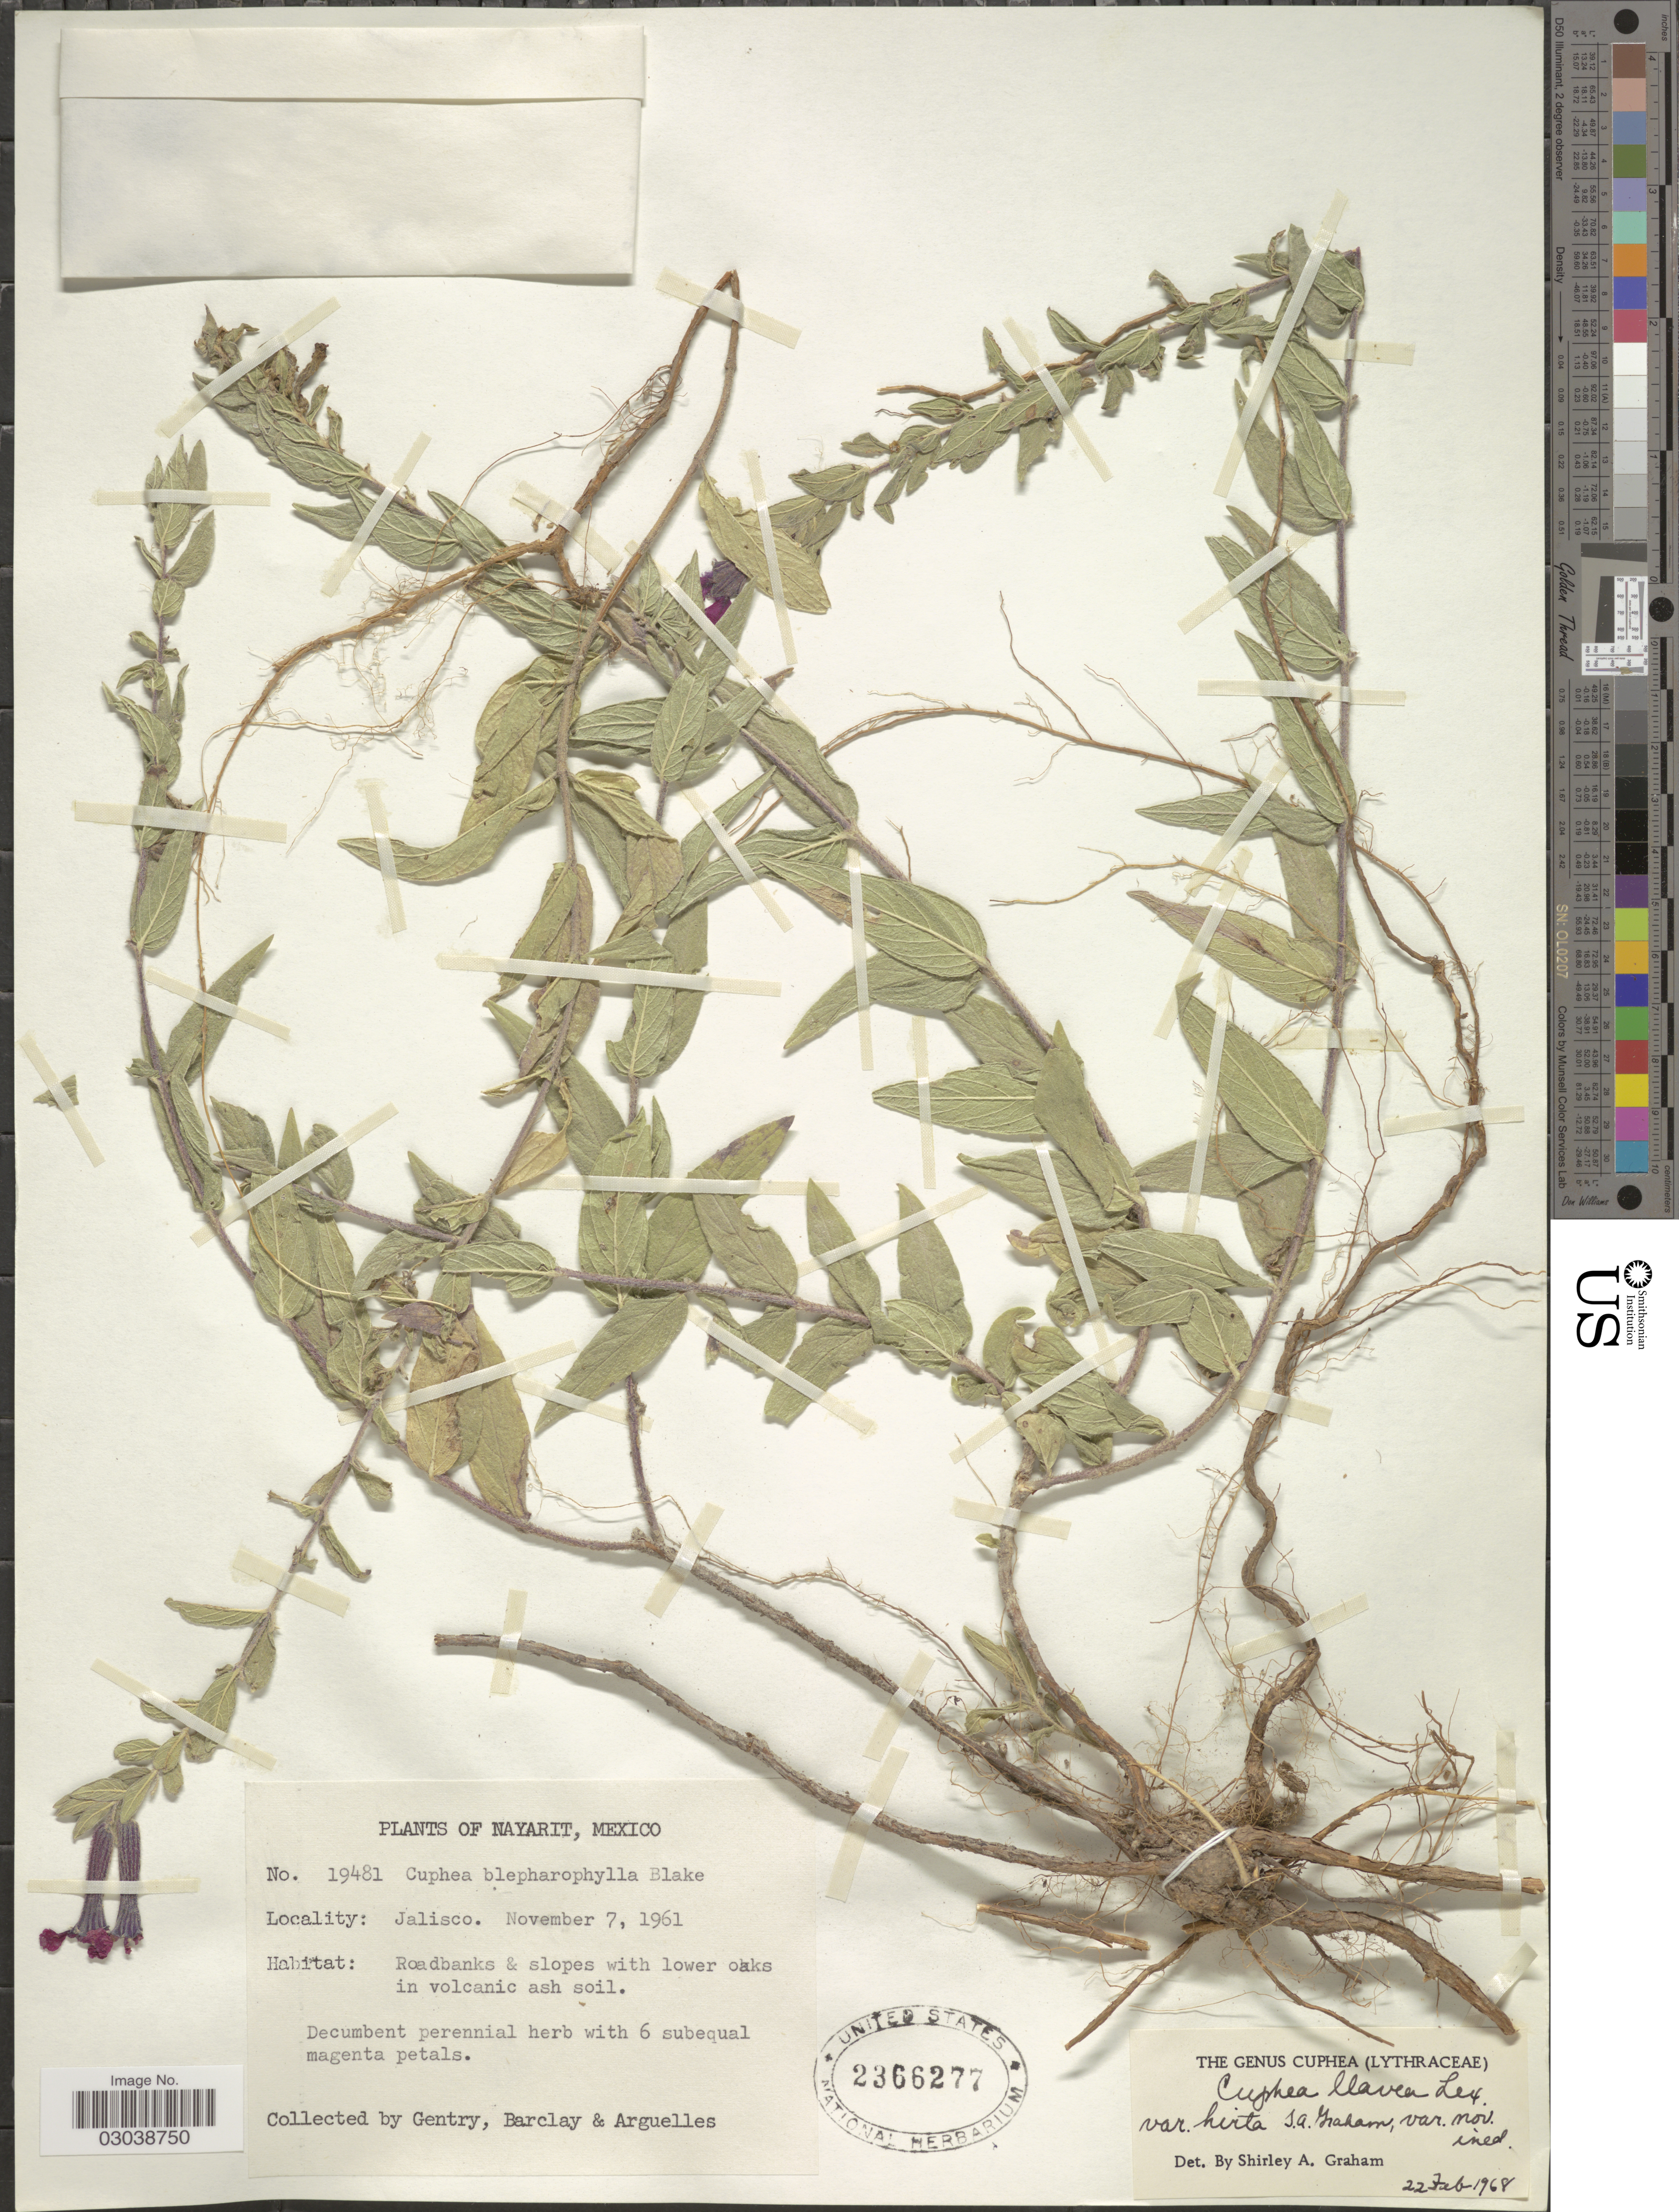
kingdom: Plantae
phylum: Tracheophyta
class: Magnoliopsida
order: Myrtales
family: Lythraceae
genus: Cuphea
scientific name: Cuphea llavea var. hirta S.A. Graham, ined.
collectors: Gentry, --, -- Barclay & Arguelles, --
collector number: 19481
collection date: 1961-11-07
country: Mexico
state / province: Jalisco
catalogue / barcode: US 2366277